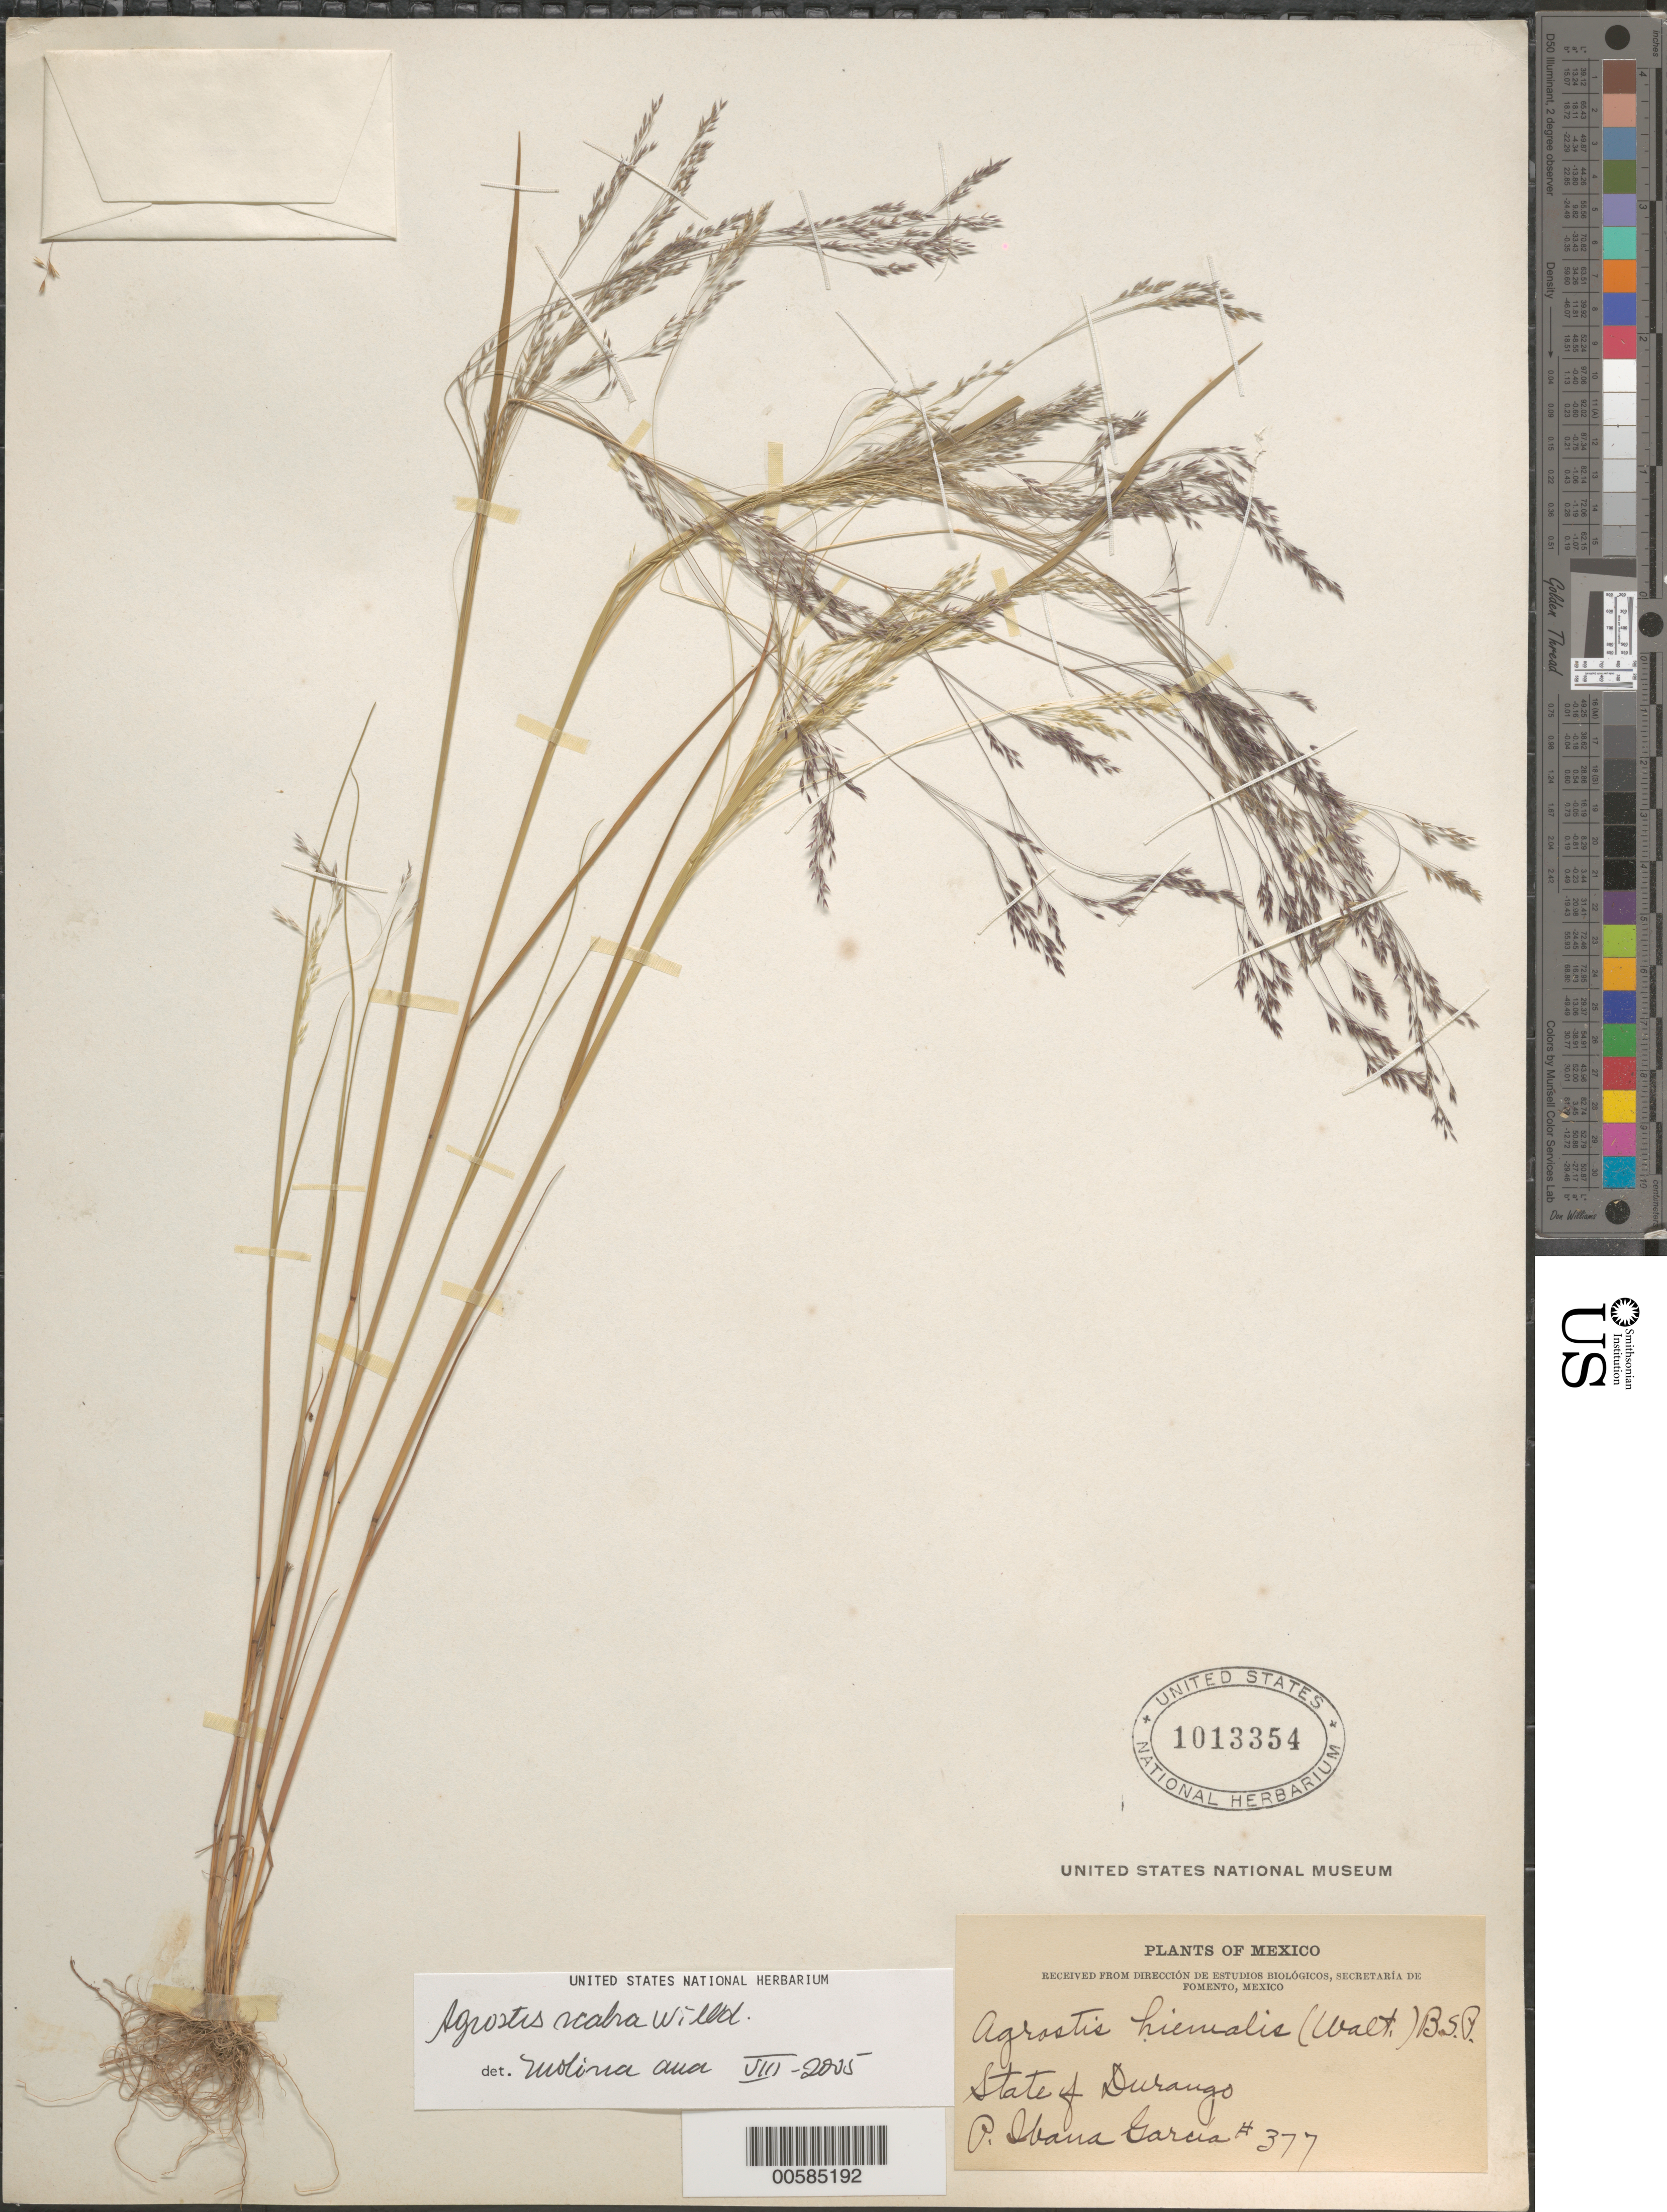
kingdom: Plantae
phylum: Tracheophyta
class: Liliopsida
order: Poales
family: Poaceae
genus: Agrostis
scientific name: Agrostis hiemalis (Walter) Britton et al., orth. var.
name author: (Walter) Britton et al.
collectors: P. I. Garcia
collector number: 377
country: Mexico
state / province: Durango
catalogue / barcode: US 1013354